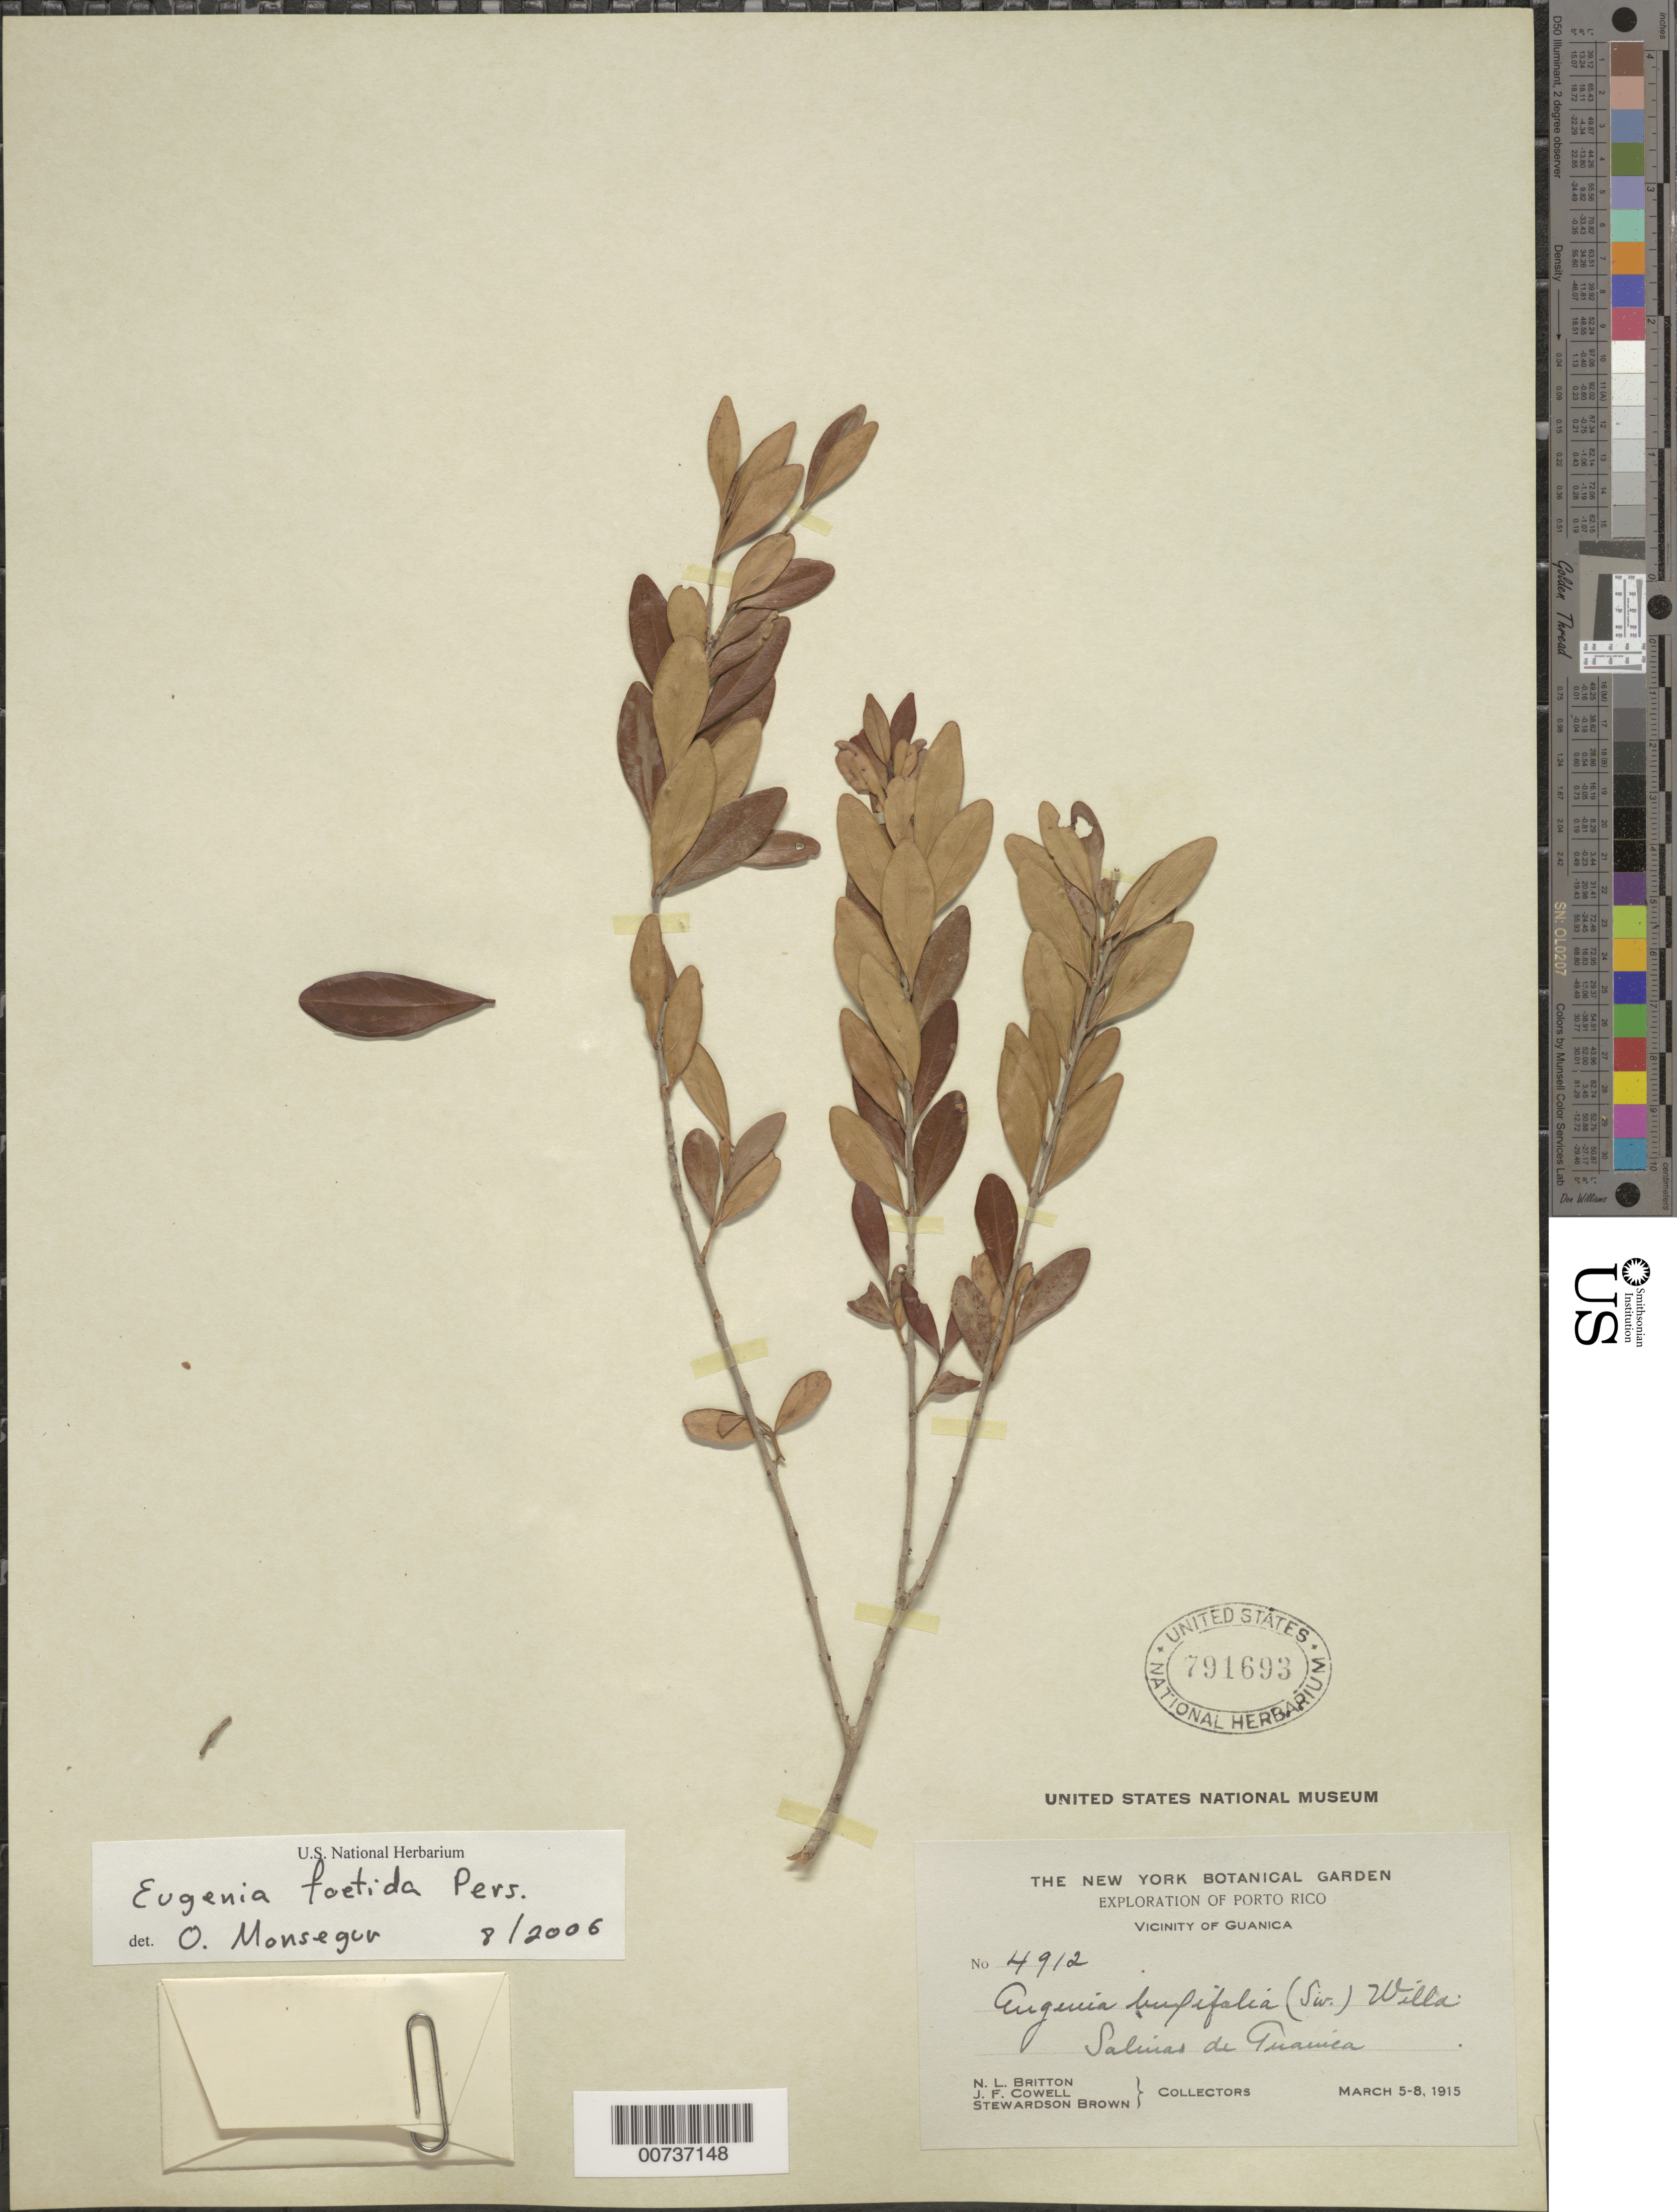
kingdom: Plantae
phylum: Tracheophyta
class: Magnoliopsida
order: Myrtales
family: Myrtaceae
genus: Eugenia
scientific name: Eugenia monticola var. monticola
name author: (Sw.) DC.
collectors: N. Britton, J. F. Cowell & S. Brown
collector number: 4912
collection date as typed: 05 Mar 1915 to 08 Mar 1915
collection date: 1915-03-05/1915-03-08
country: Puerto Rico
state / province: Guánica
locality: Salinas de Guánica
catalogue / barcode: US 791693